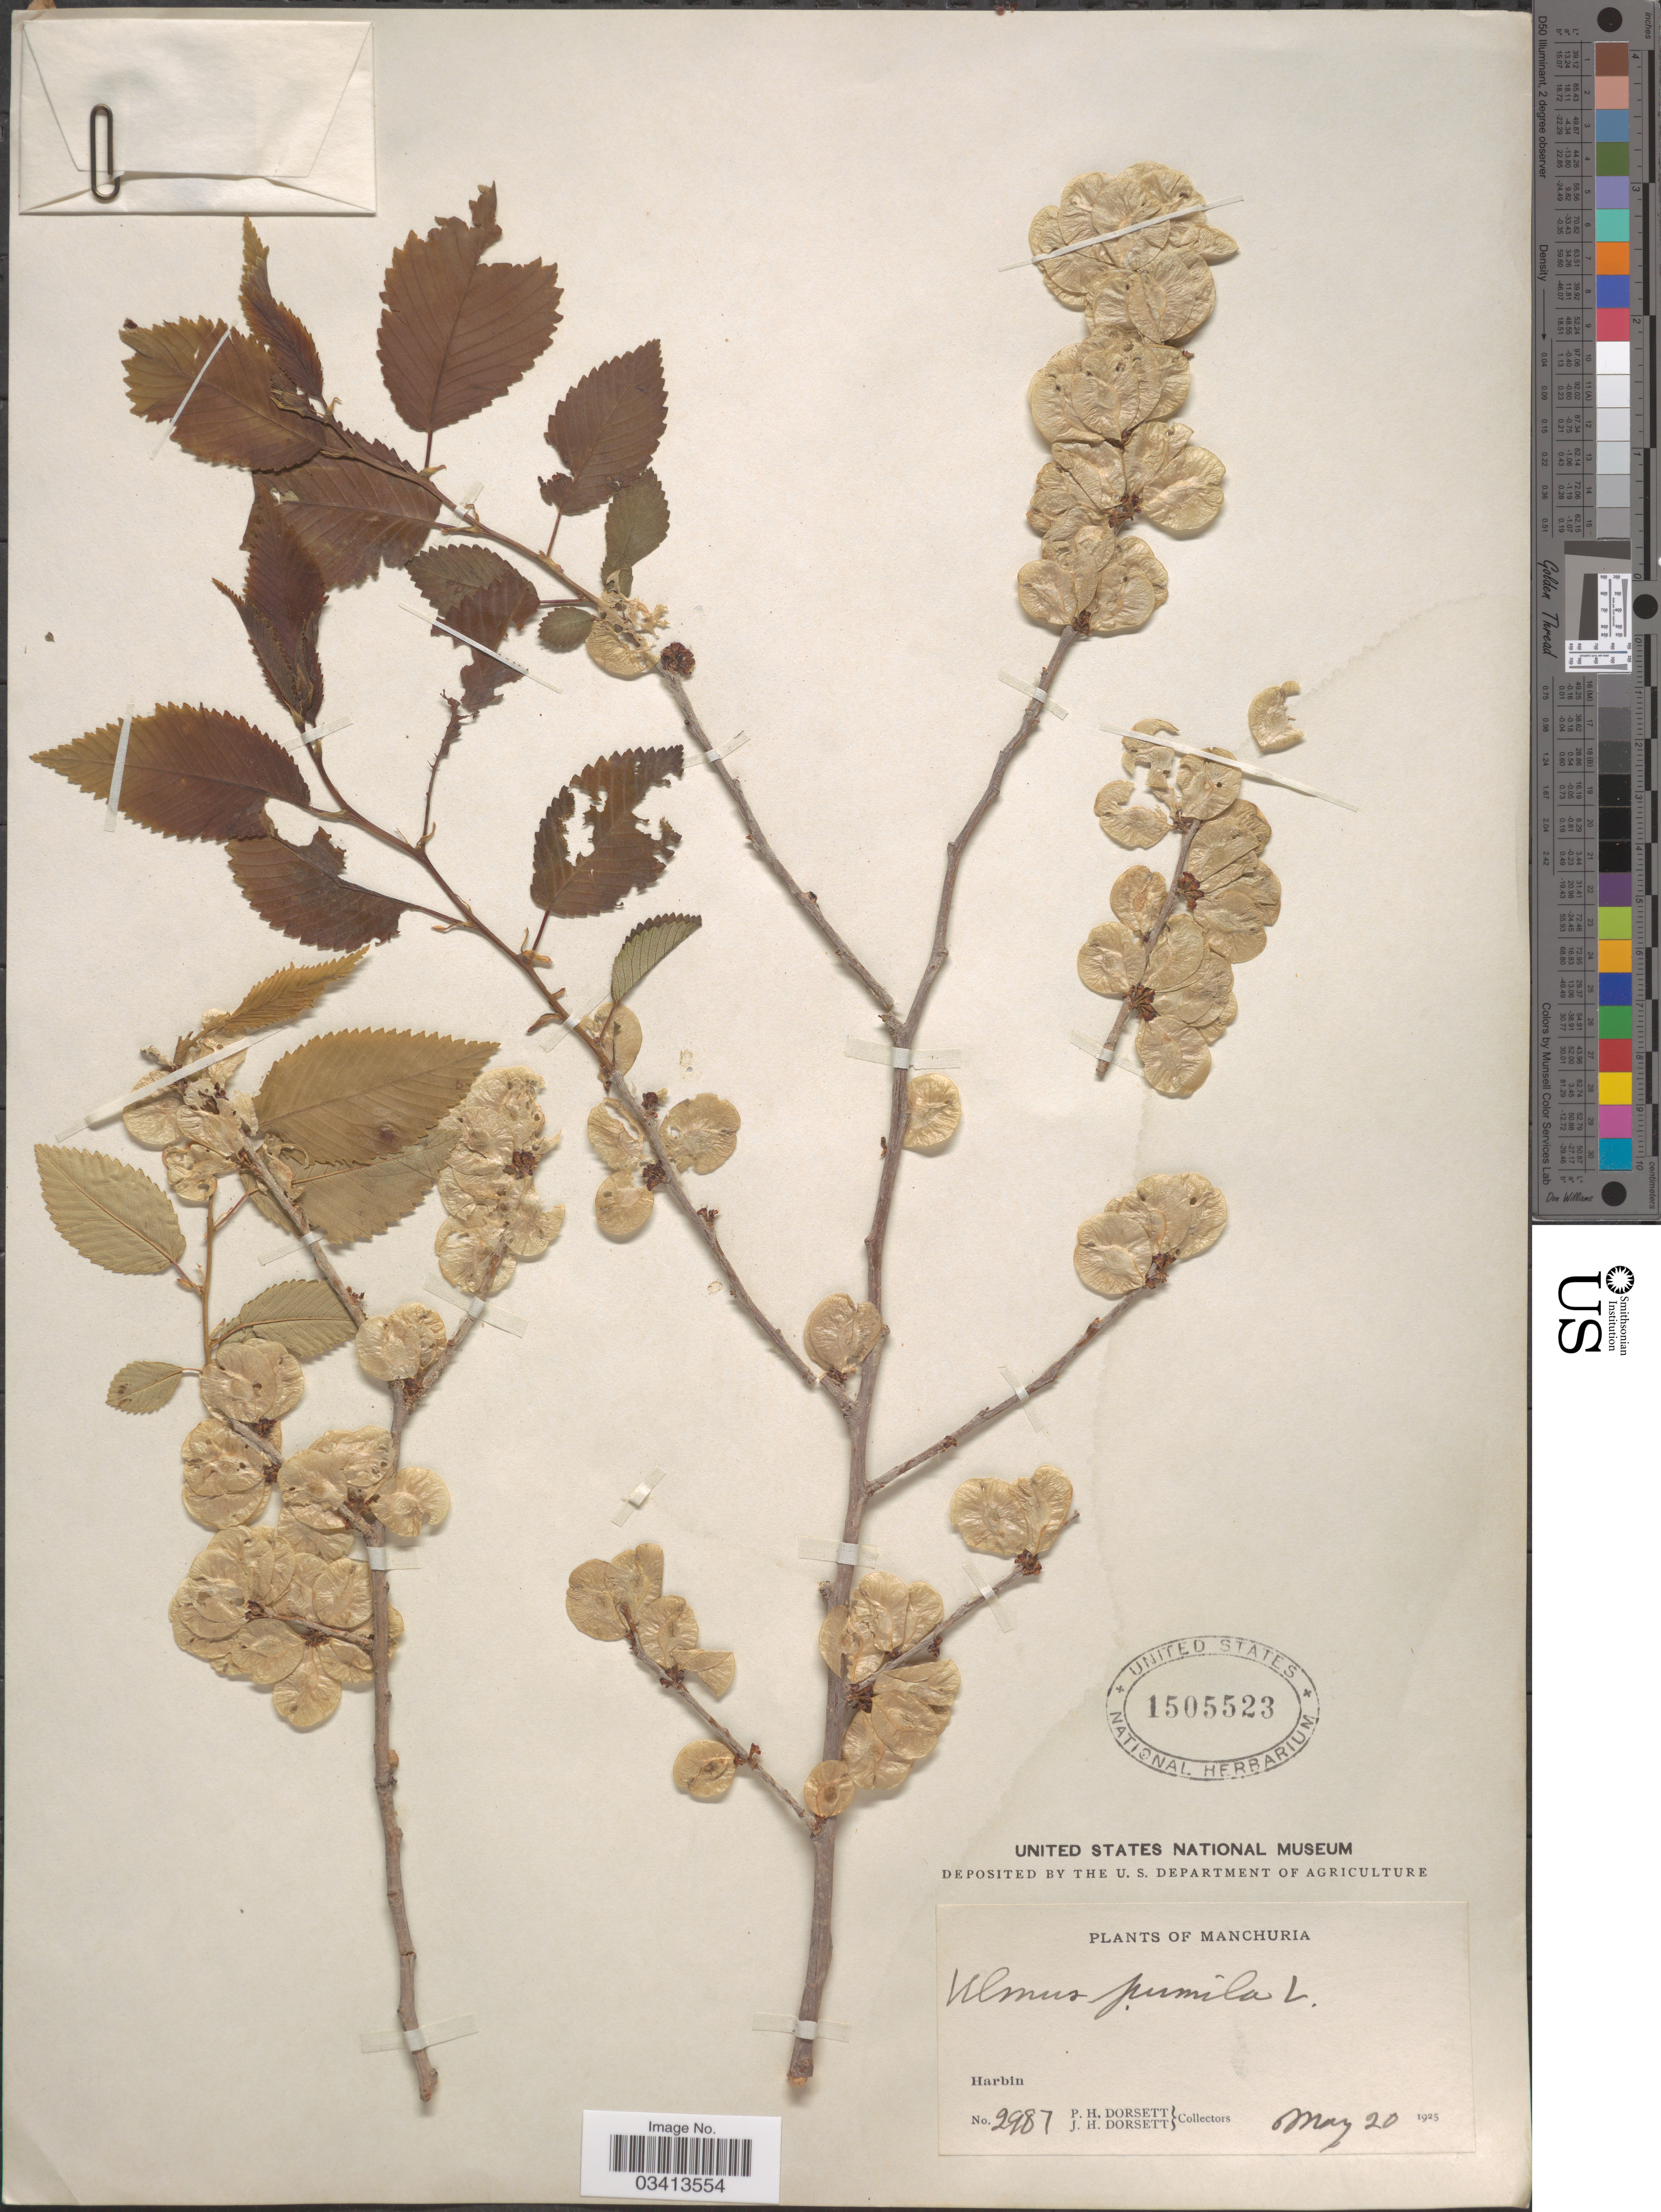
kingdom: Plantae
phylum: Tracheophyta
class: Magnoliopsida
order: Rosales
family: Ulmaceae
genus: Ulmus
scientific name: Ulmus pumila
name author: L.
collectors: P. H. Dorsett & J. Dorsett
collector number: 2987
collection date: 1925-05-20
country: China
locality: Manchuria. Harbin.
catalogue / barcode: US 1505523